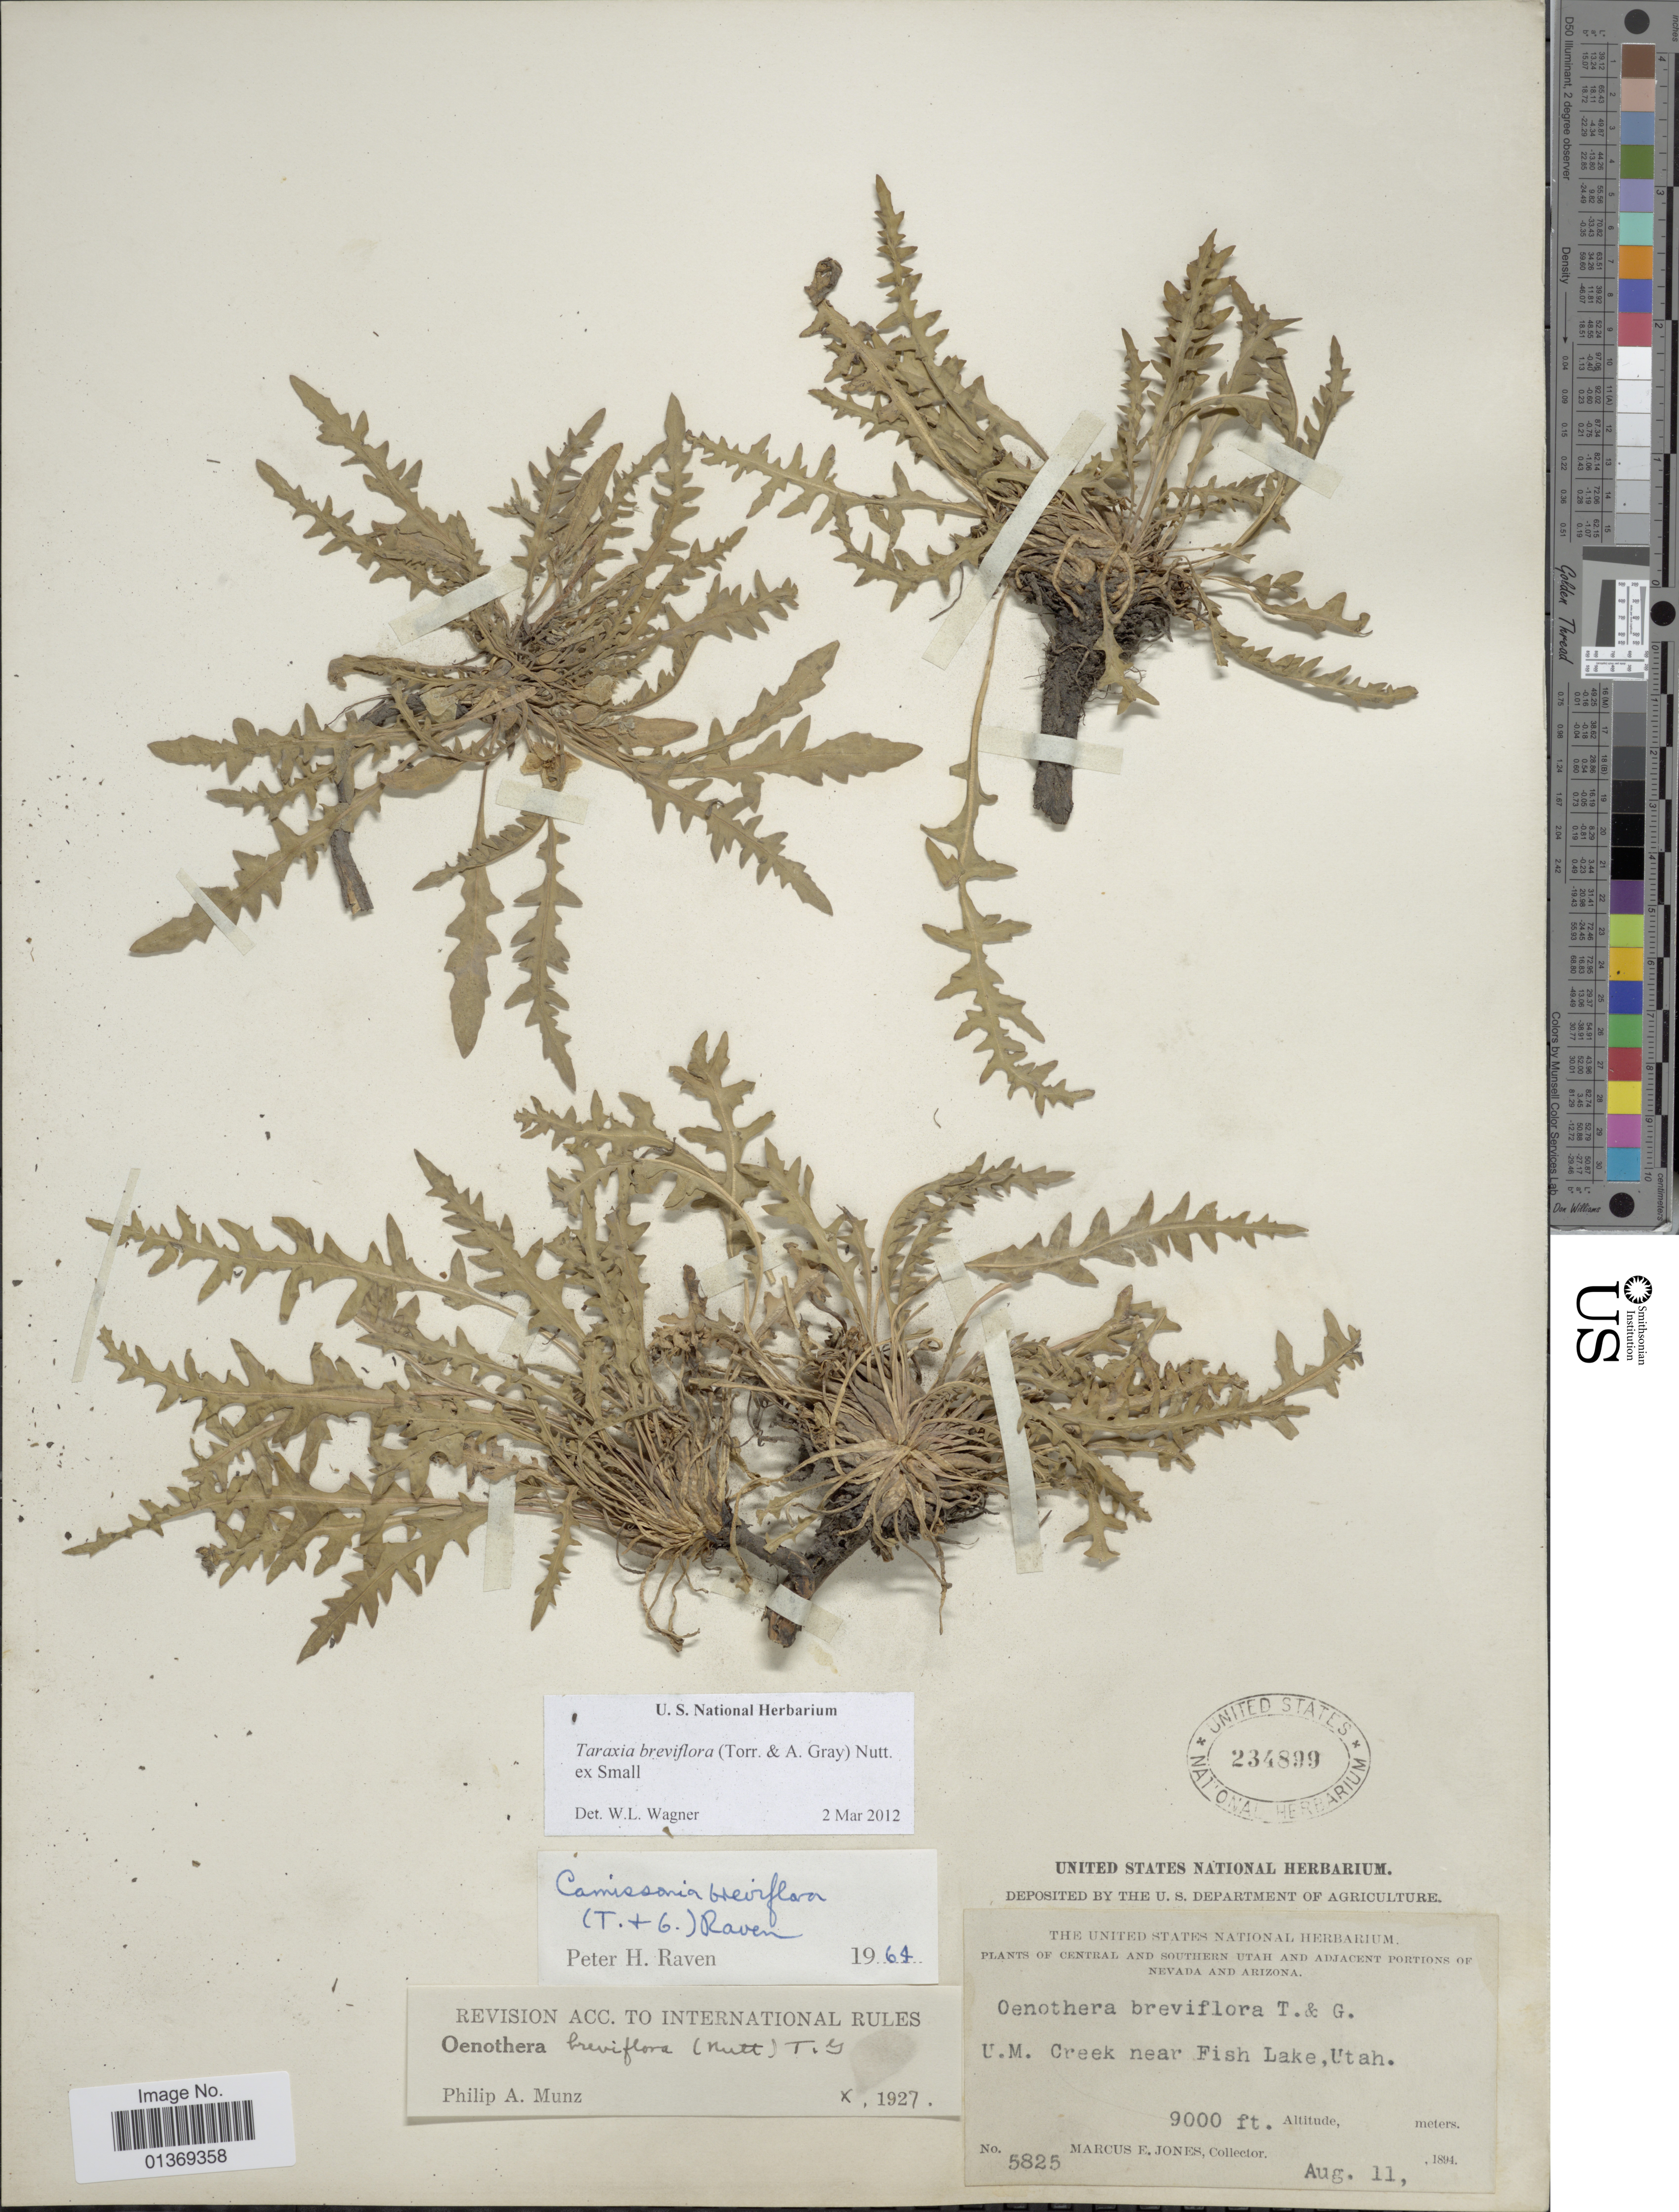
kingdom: Plantae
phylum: Tracheophyta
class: Magnoliopsida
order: Myrtales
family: Onagraceae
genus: Taraxia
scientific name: Taraxia breviflora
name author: (Torr. & A. Gray) Nutt. ex Small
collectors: M. E. Jones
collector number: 5825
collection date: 1894-08-11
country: United States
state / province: Utah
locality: Central and Southern Utah and Adjacent Portions of Nevada and Arizona, U. M. Creek near Fish Lake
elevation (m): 2743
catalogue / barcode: US 234899